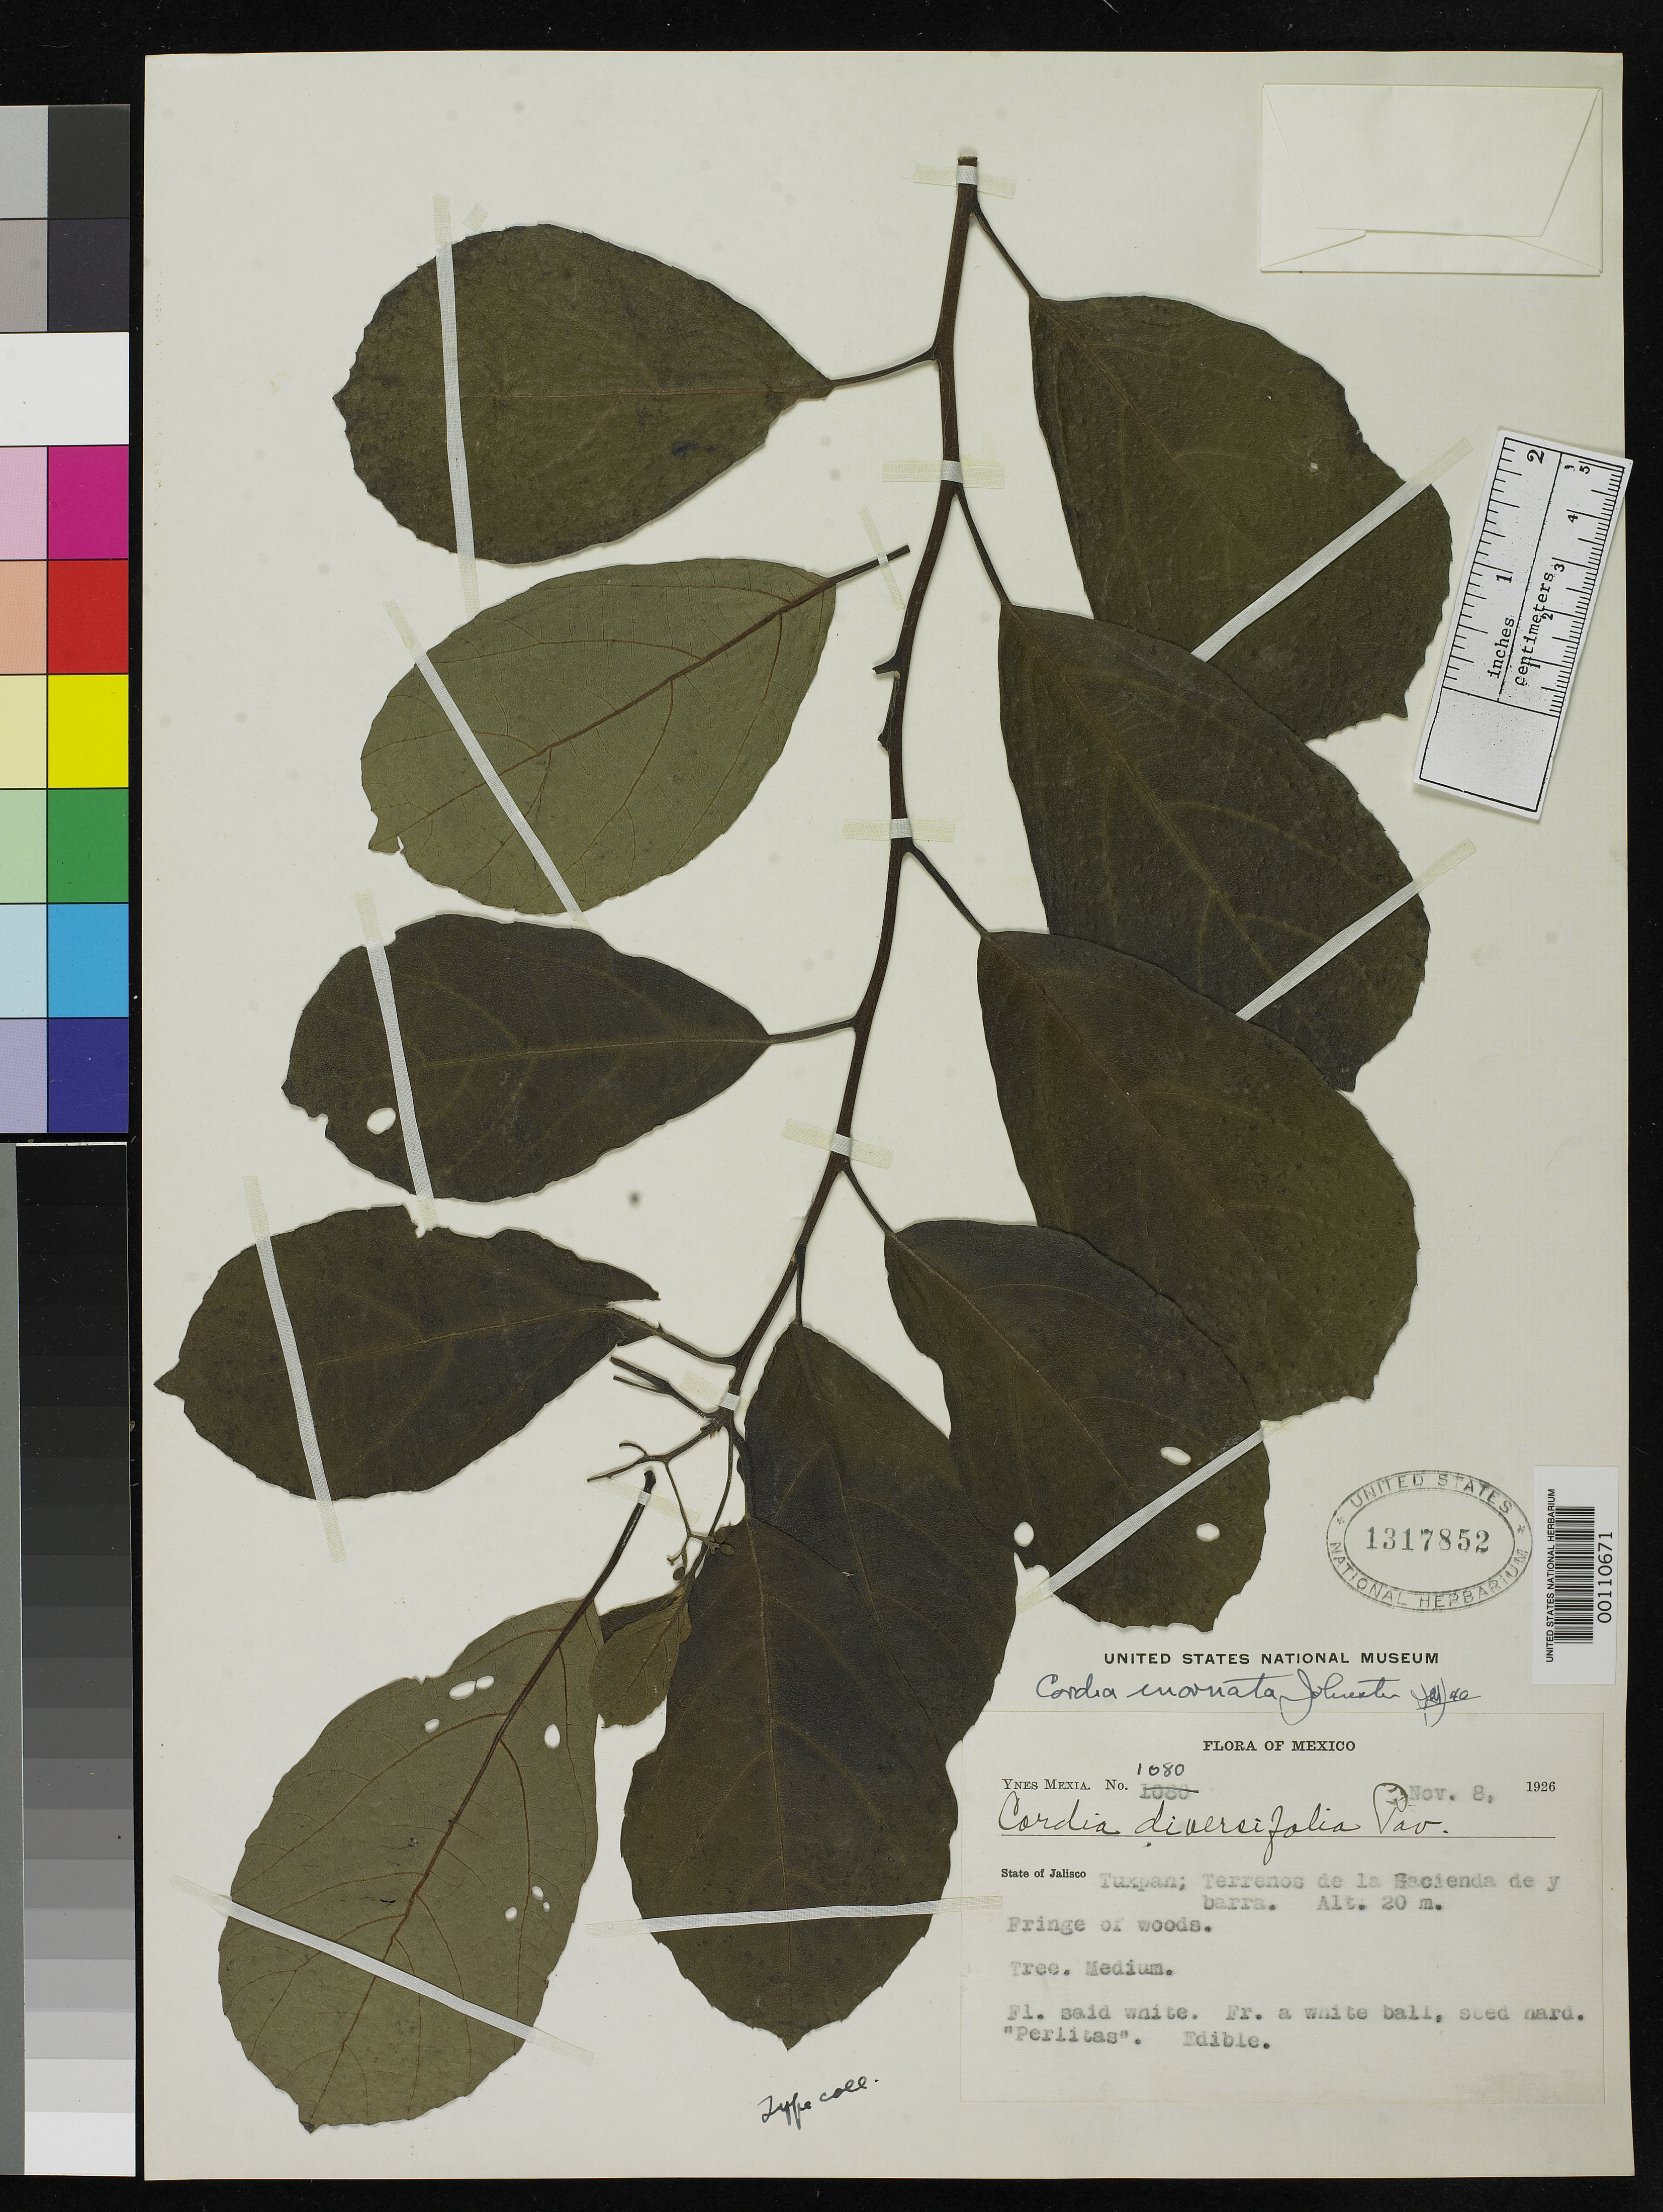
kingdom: Plantae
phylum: Tracheophyta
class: Magnoliopsida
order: Boraginales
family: Cordiaceae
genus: Cordia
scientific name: Cordia inornata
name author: I.M. Johnst.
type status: Isotype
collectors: Y. Mexia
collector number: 1080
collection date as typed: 08 Nov 1926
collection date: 1926-11-08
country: Mexico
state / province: Jalisco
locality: Tuxpan, Hacienda de Ybarra.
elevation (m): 20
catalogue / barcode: US 1317852